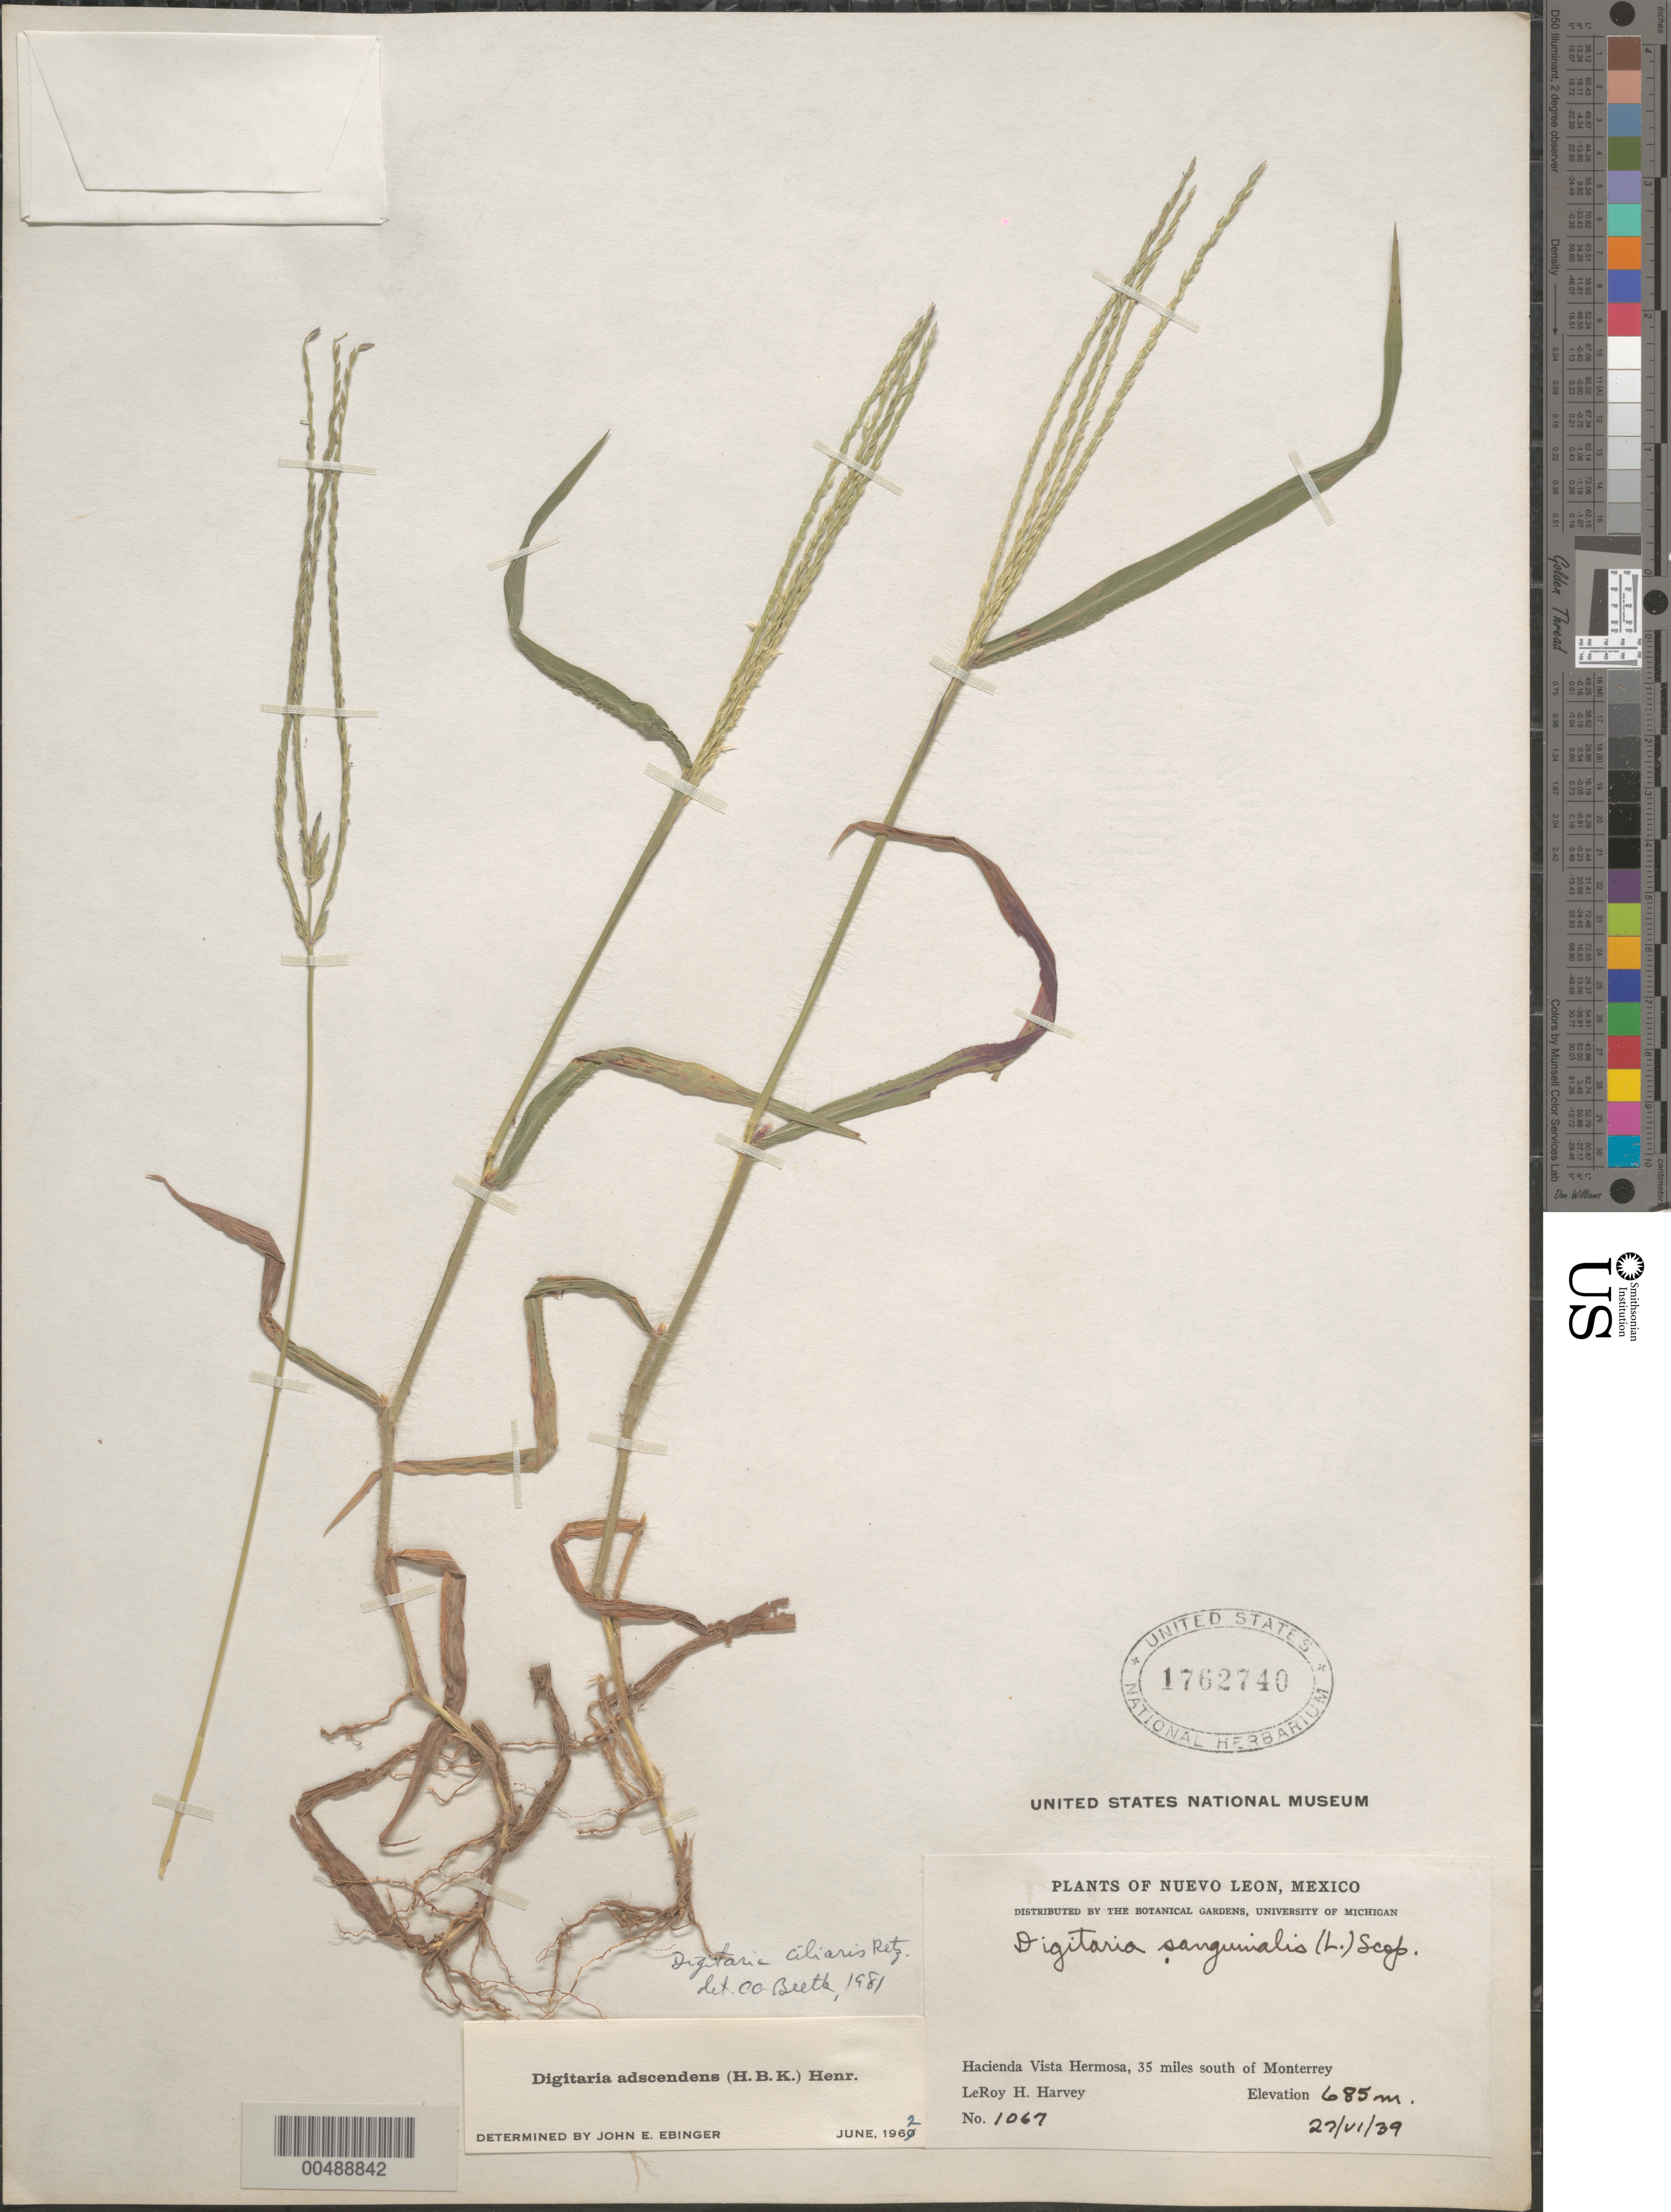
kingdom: Plantae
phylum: Tracheophyta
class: Liliopsida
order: Poales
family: Poaceae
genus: Digitaria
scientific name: Digitaria adscendens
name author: (Kunth) Henr.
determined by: Ebinger, John E.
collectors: L. H. Harvey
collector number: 1067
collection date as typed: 27 Jun 1939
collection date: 1939-06-27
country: Mexico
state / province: Nuevo León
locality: Hacienda Vista Hermosa, 35 mi S of Monterrey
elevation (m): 685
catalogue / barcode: US 1762740